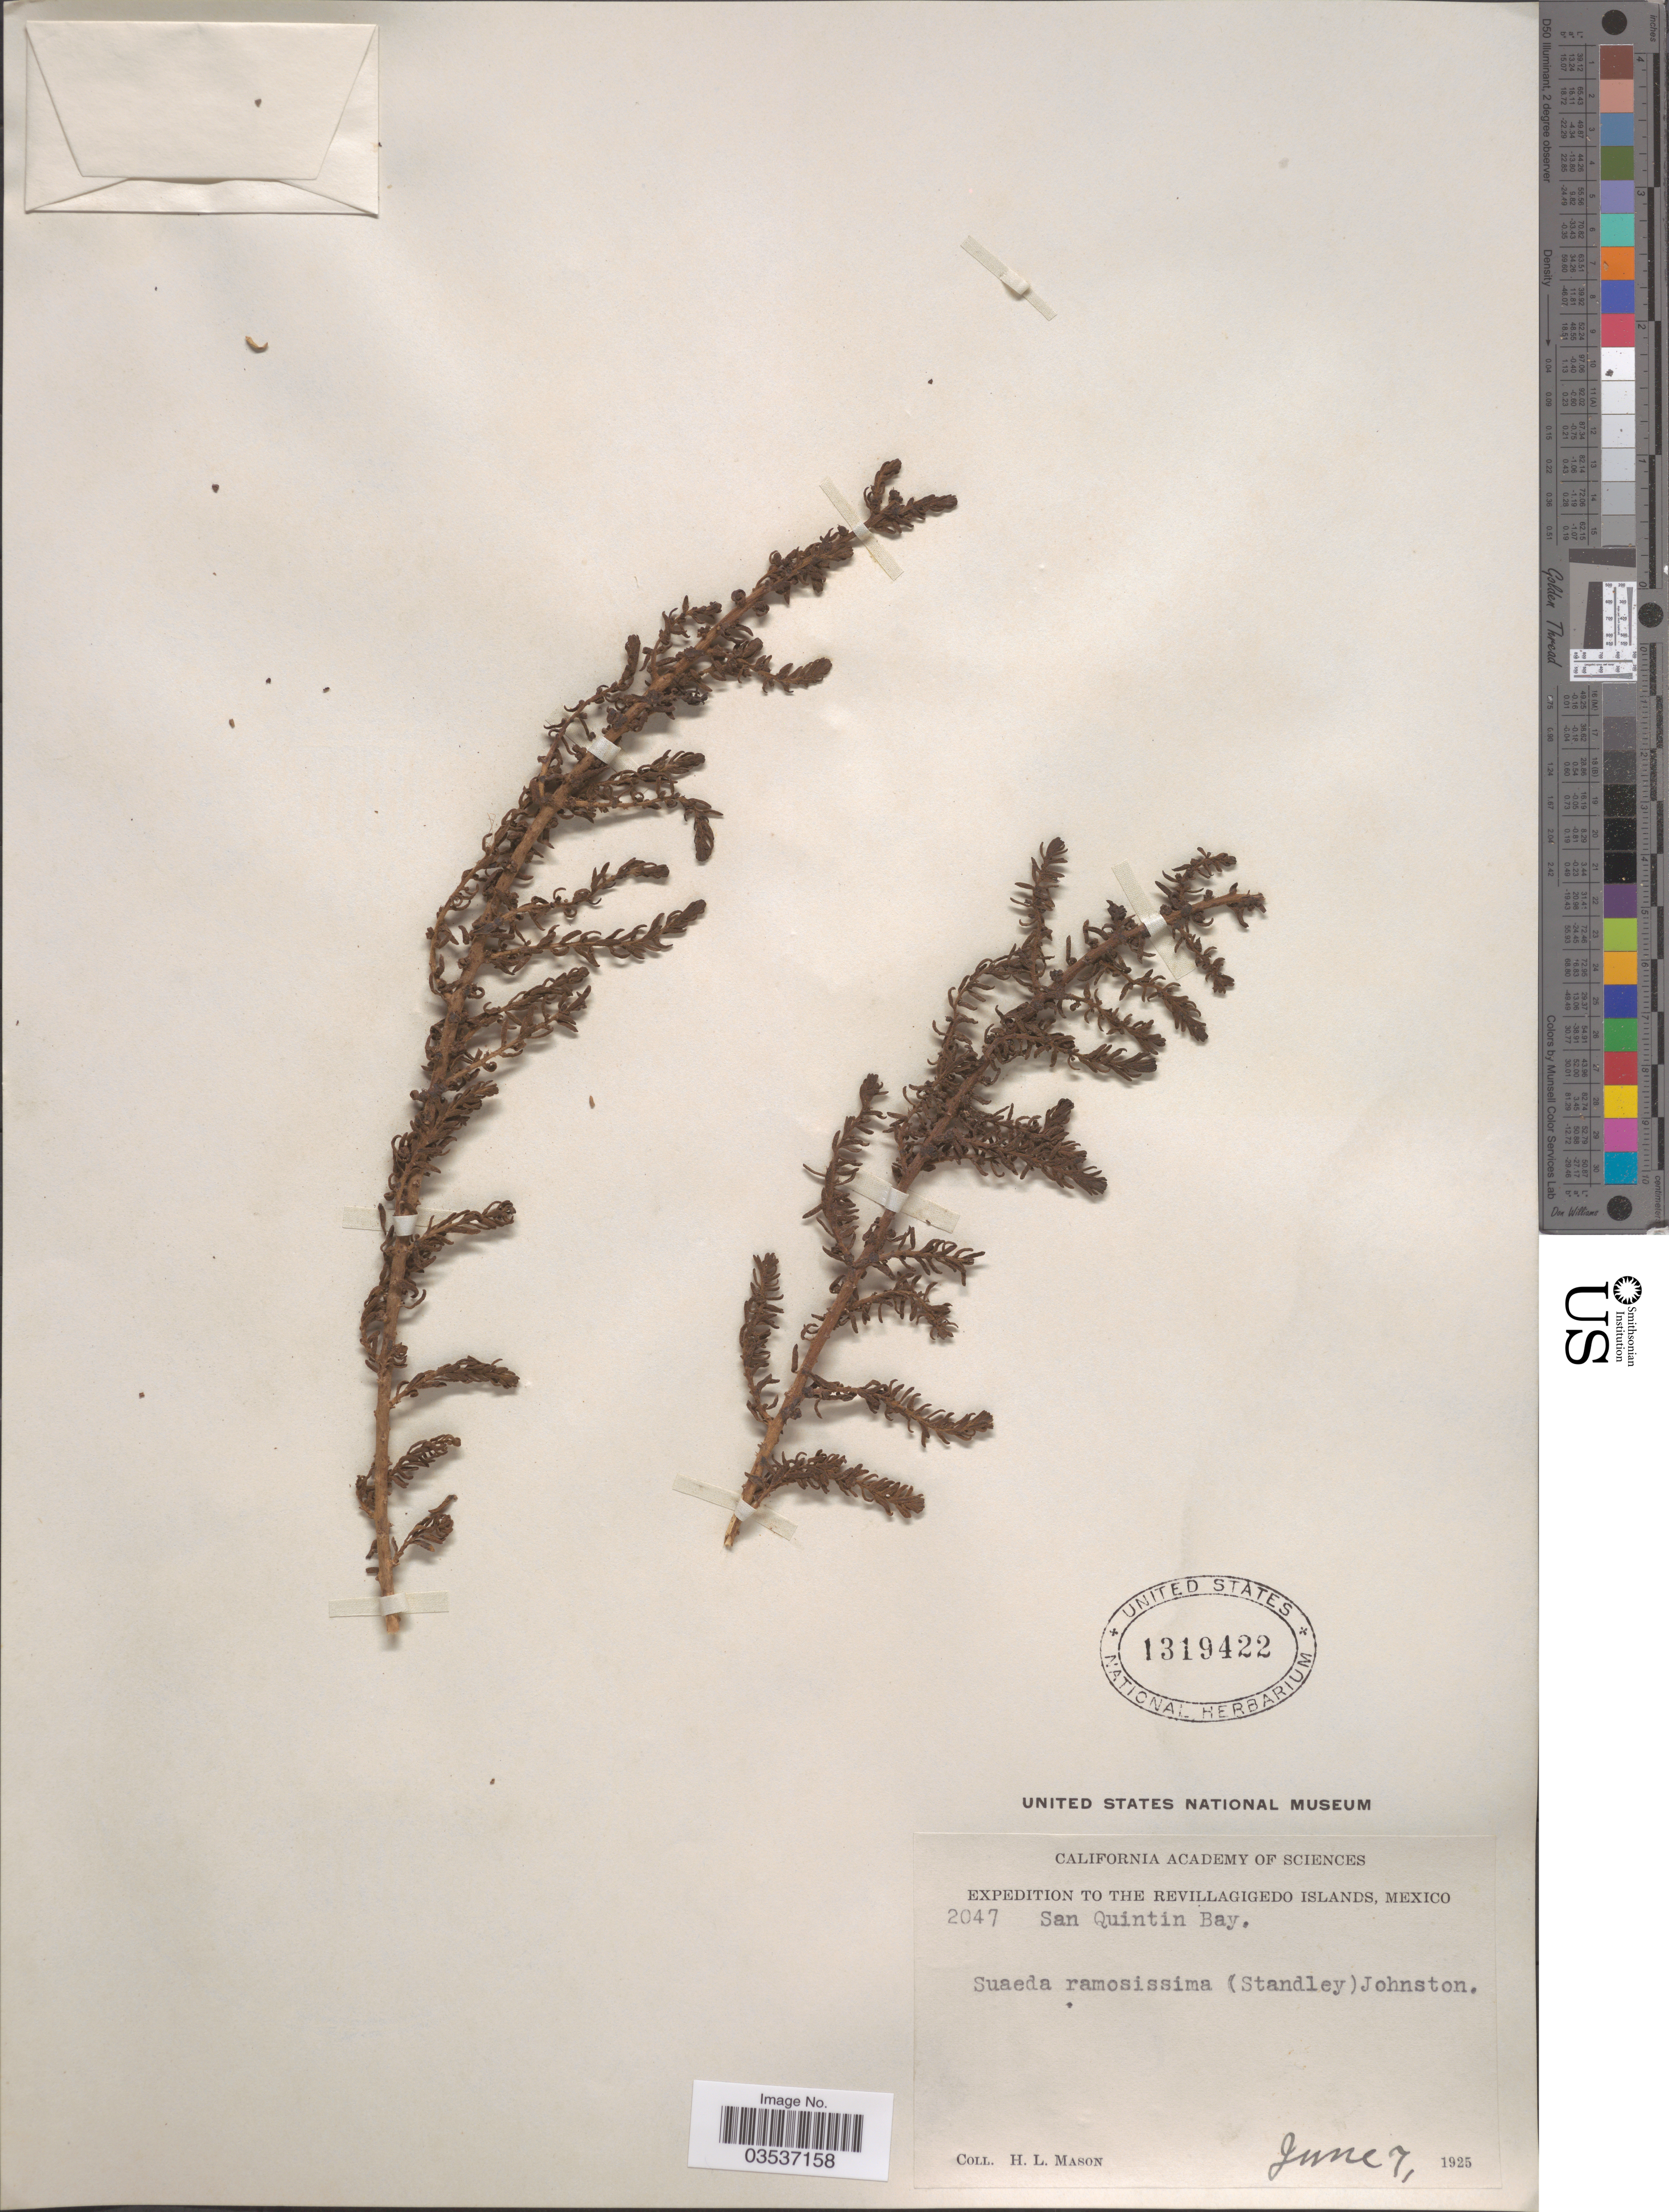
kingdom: Plantae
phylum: Tracheophyta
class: Magnoliopsida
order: Caryophyllales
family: Amaranthaceae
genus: Suaeda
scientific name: Suaeda ramosissima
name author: (Standl.) I.M. Johnst.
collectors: H. L. Mason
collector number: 2047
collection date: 1925-06-07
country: Mexico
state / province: Colima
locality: Revillagigedo Islands. San Quintin Bay.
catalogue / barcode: US 1319422